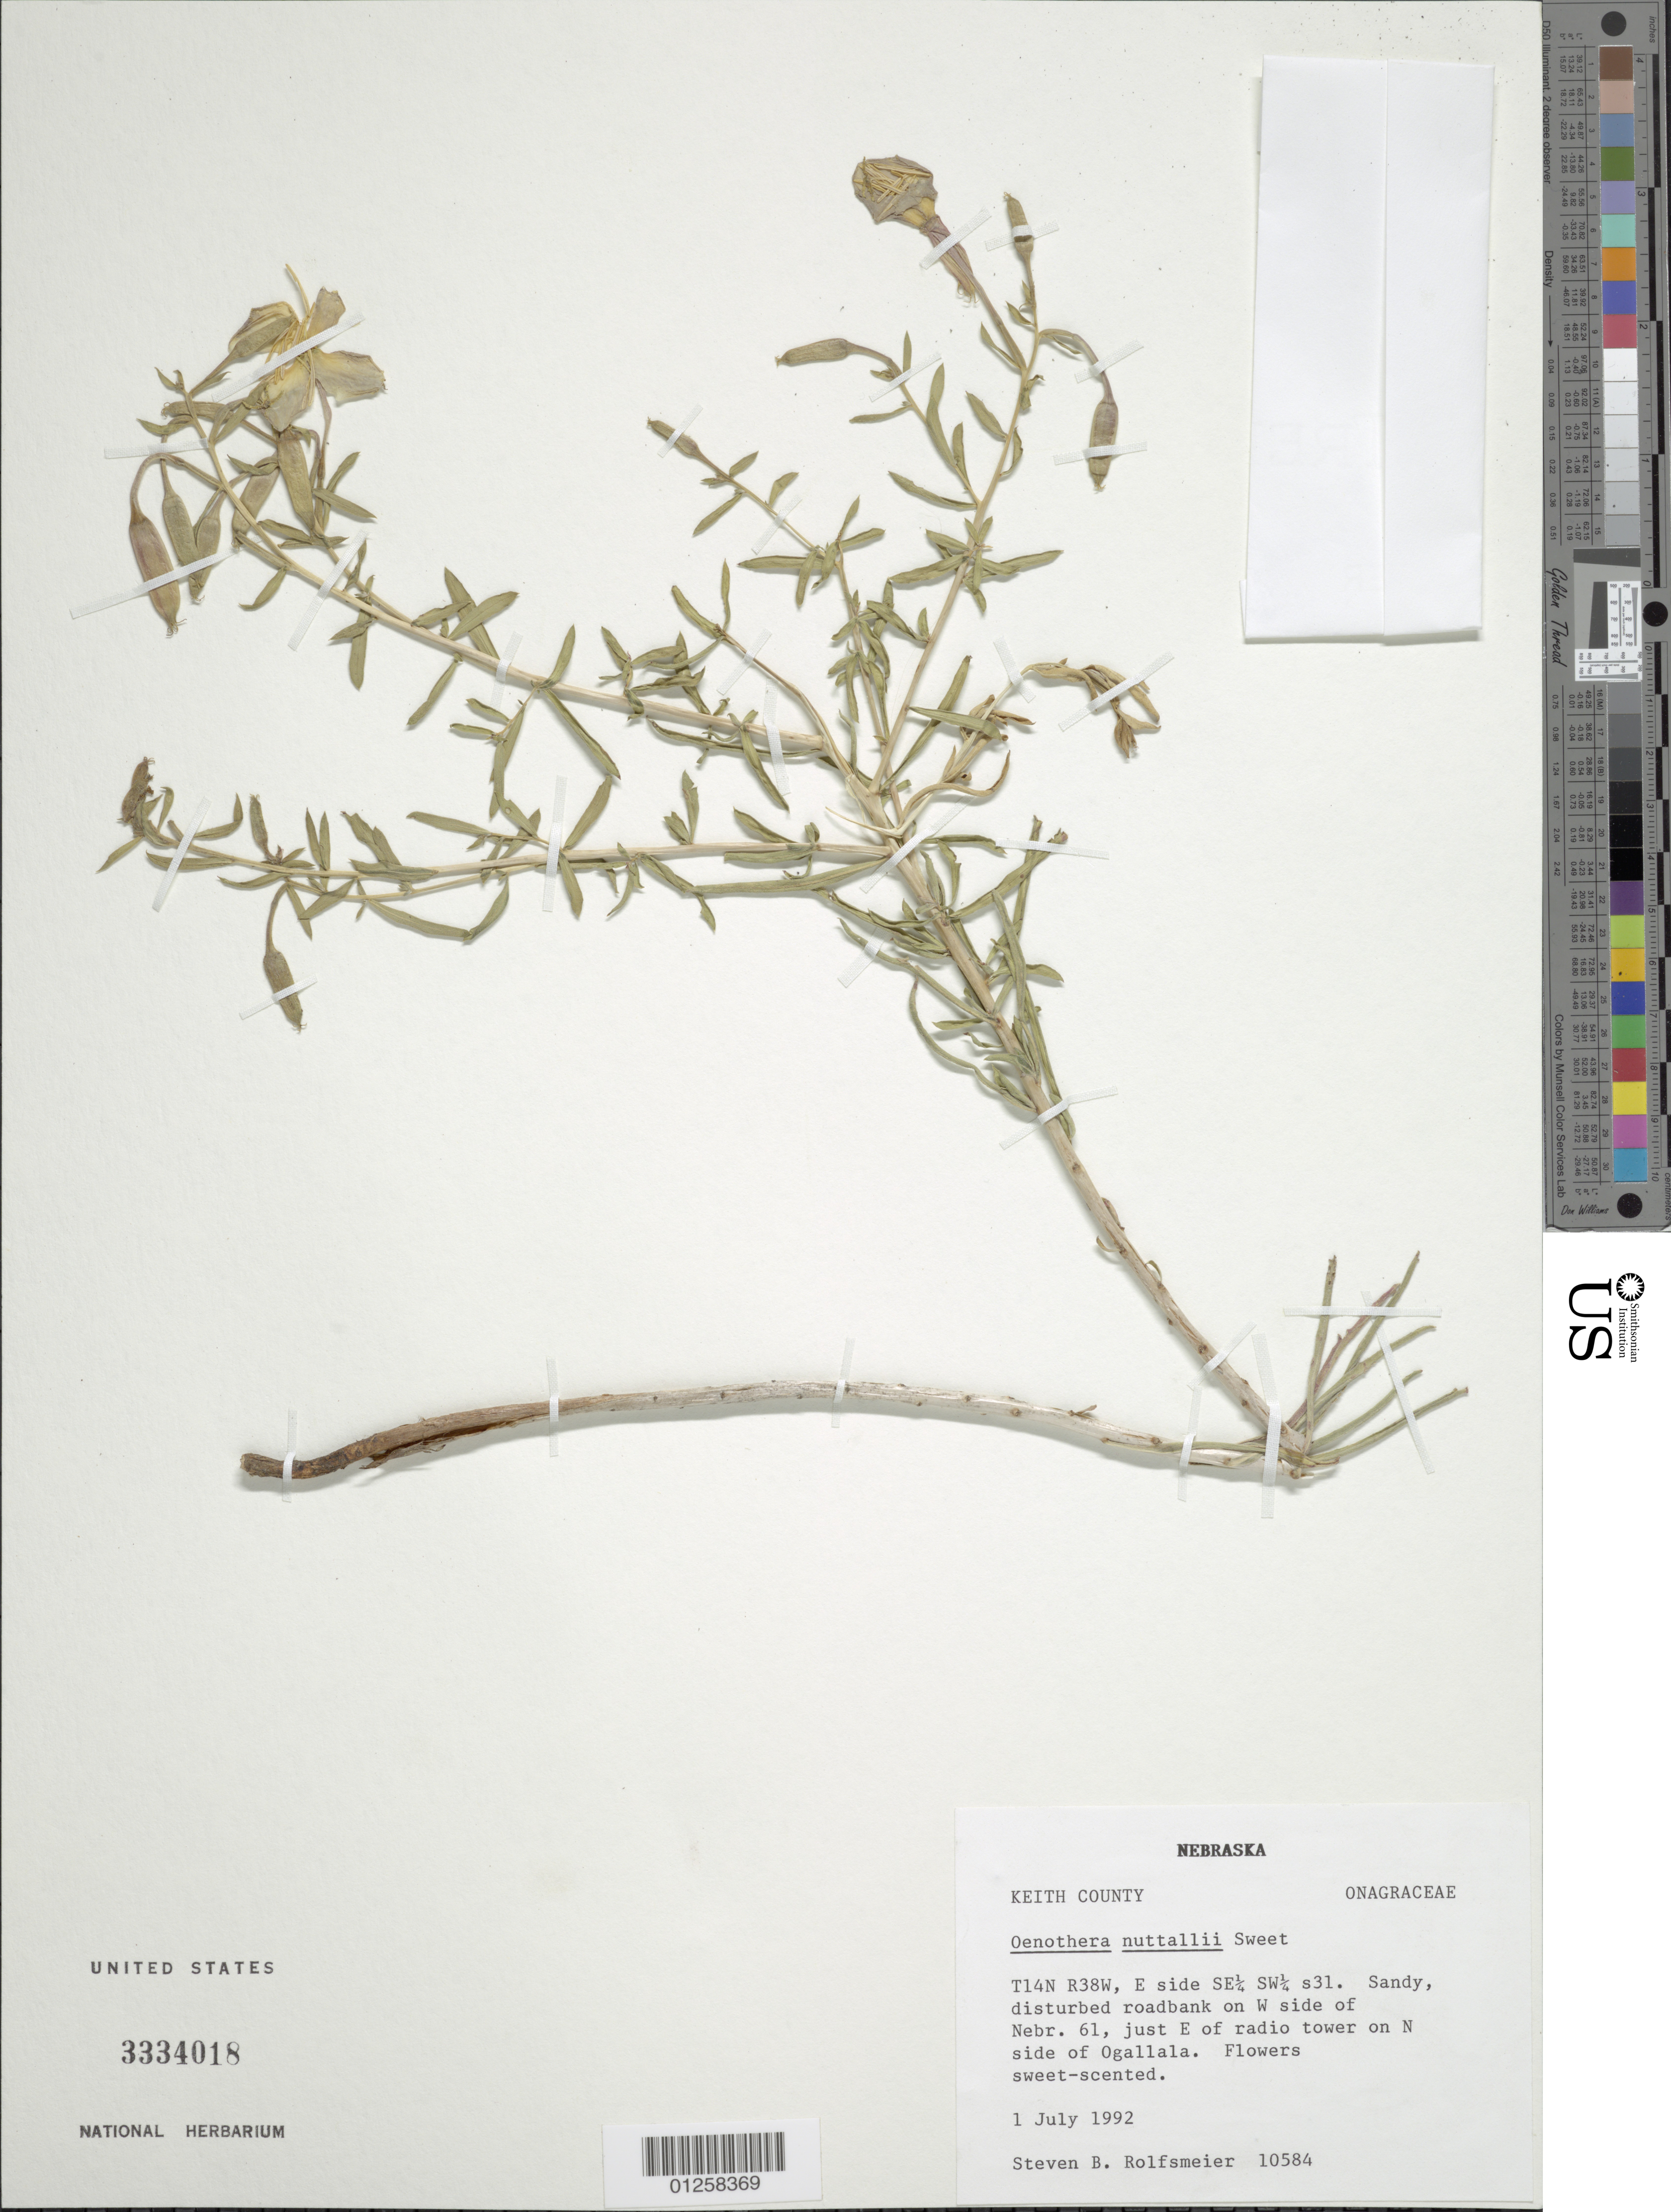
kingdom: Plantae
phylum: Tracheophyta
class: Magnoliopsida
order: Myrtales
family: Onagraceae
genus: Oenothera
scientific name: Oenothera nuttallii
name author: Sweet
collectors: S. Rolfsmeier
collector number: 10584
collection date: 1992-07-01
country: United States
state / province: Nebraska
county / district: Scotts Bluff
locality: T14N R38W, E side SE1/4 SW1/4 s31. W. side of Nebr. 61, just E of radio tower on N side of Ogallala.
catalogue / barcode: US 3334018